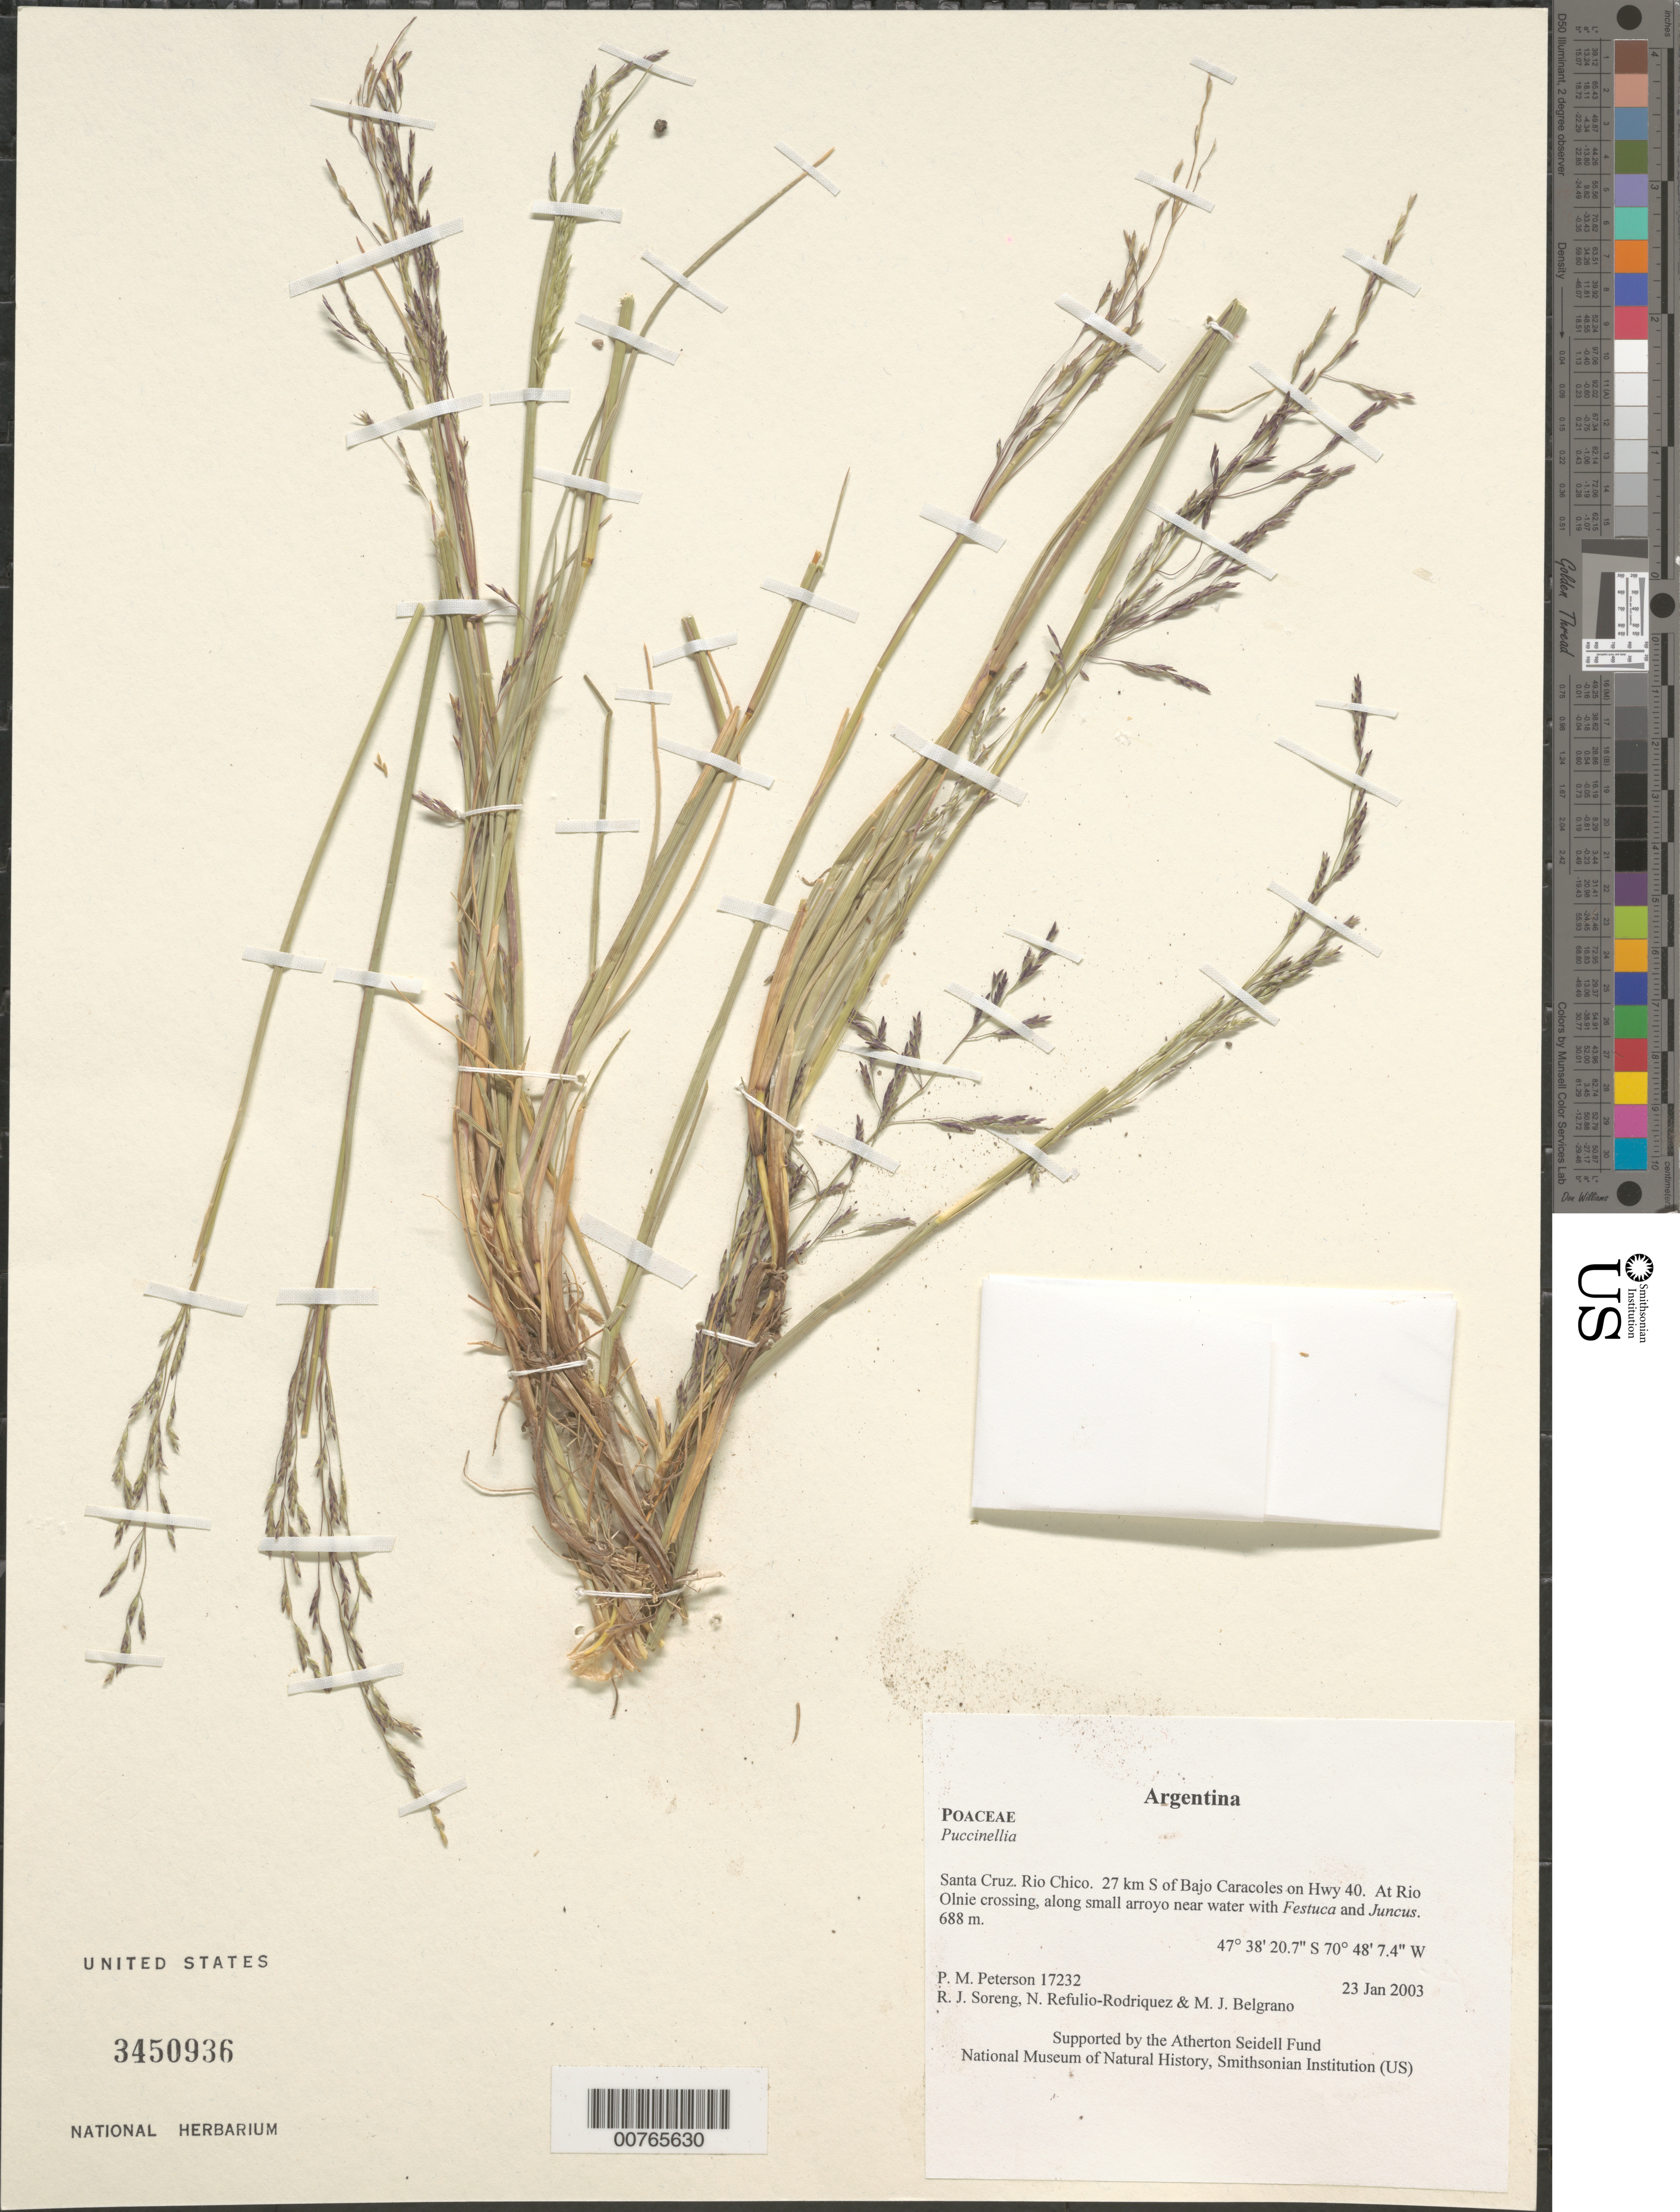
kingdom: Plantae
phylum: Tracheophyta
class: Liliopsida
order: Poales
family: Poaceae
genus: Puccinellia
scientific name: Puccinellia sp.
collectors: P. M. Peterson, R. J. Soreng, N. Refulio-Rodríguez & M. Belgrano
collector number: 17232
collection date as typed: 23 Jan 2003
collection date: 2003-01-23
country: Argentina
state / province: Santa Cruz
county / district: Rio Chico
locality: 27 km S of Bajo Caracoles on Hwy 40. At Rio Olnie crossing, along small arroyo near water with Festuca and Juncus.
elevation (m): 688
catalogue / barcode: US 3450936